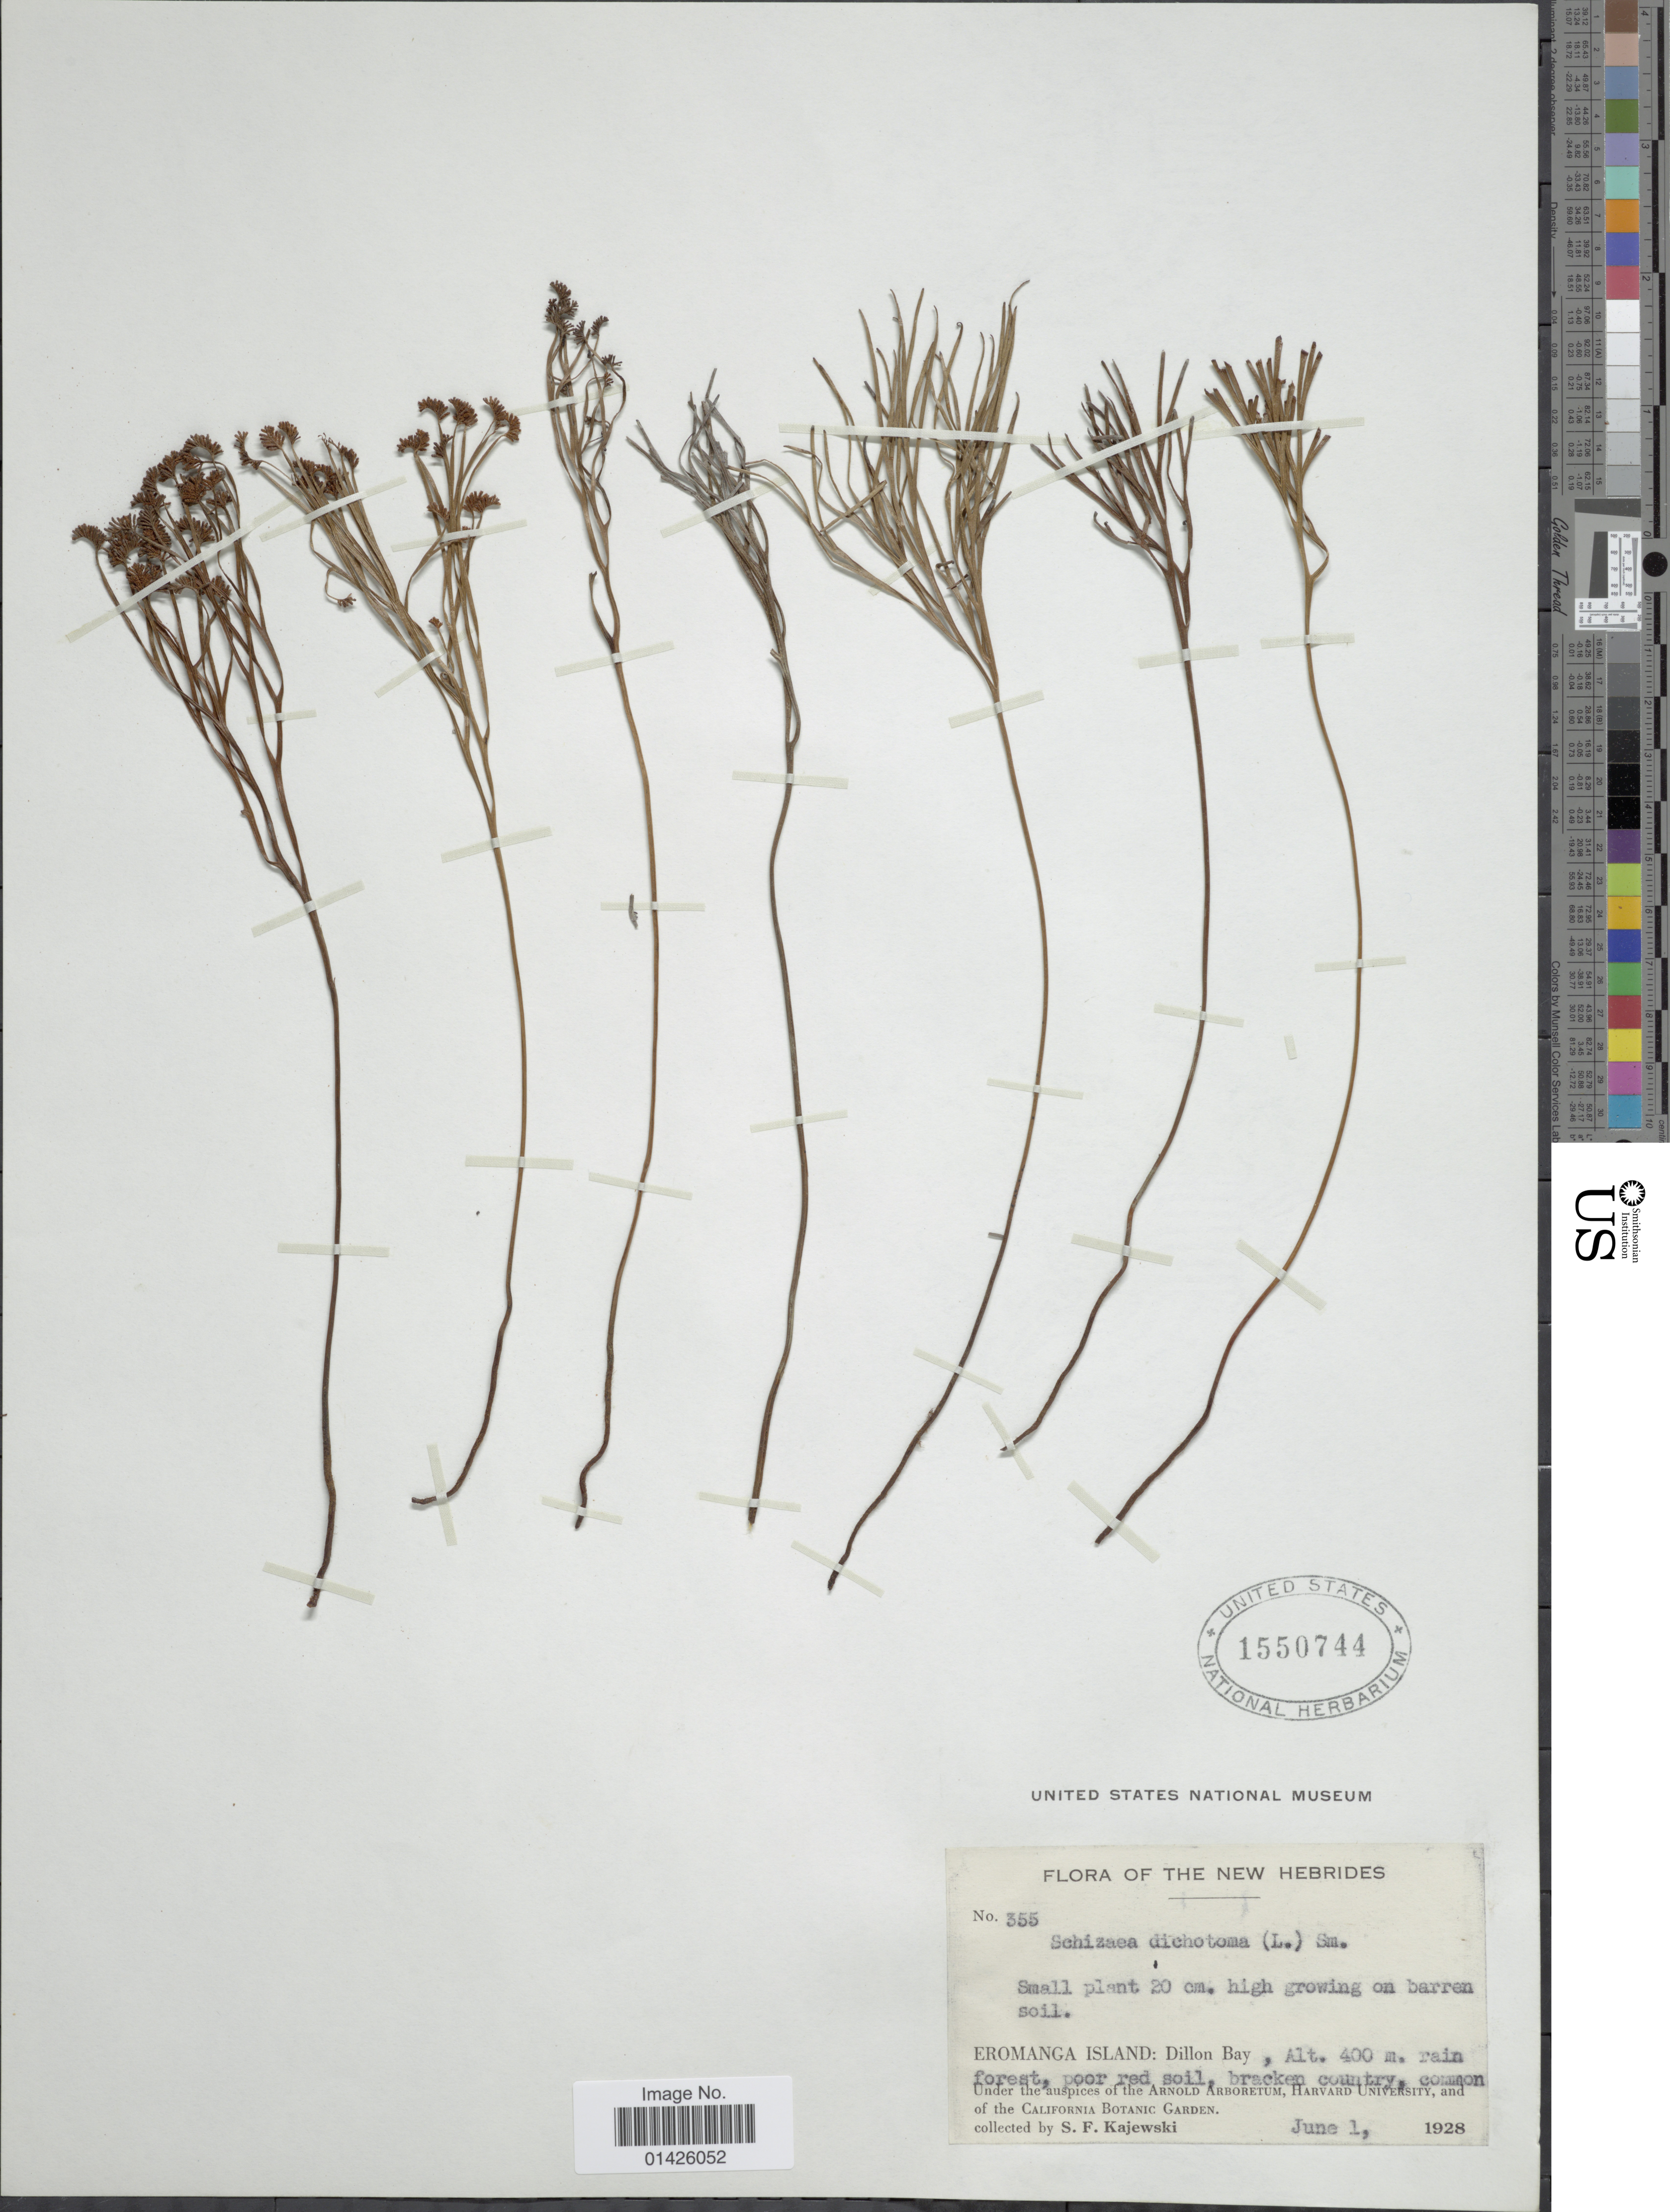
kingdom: Plantae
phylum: Tracheophyta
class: Polypodiopsida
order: Schizaeales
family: Schizaeaceae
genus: Schizaea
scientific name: Schizaea dichotoma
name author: (L.) J. Sm.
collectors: S. Kajewski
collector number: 355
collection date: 1928-06-01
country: Vanuatu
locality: The New Hebrides, Eromanga Island: Dillon Bay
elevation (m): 400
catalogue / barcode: US 1550744